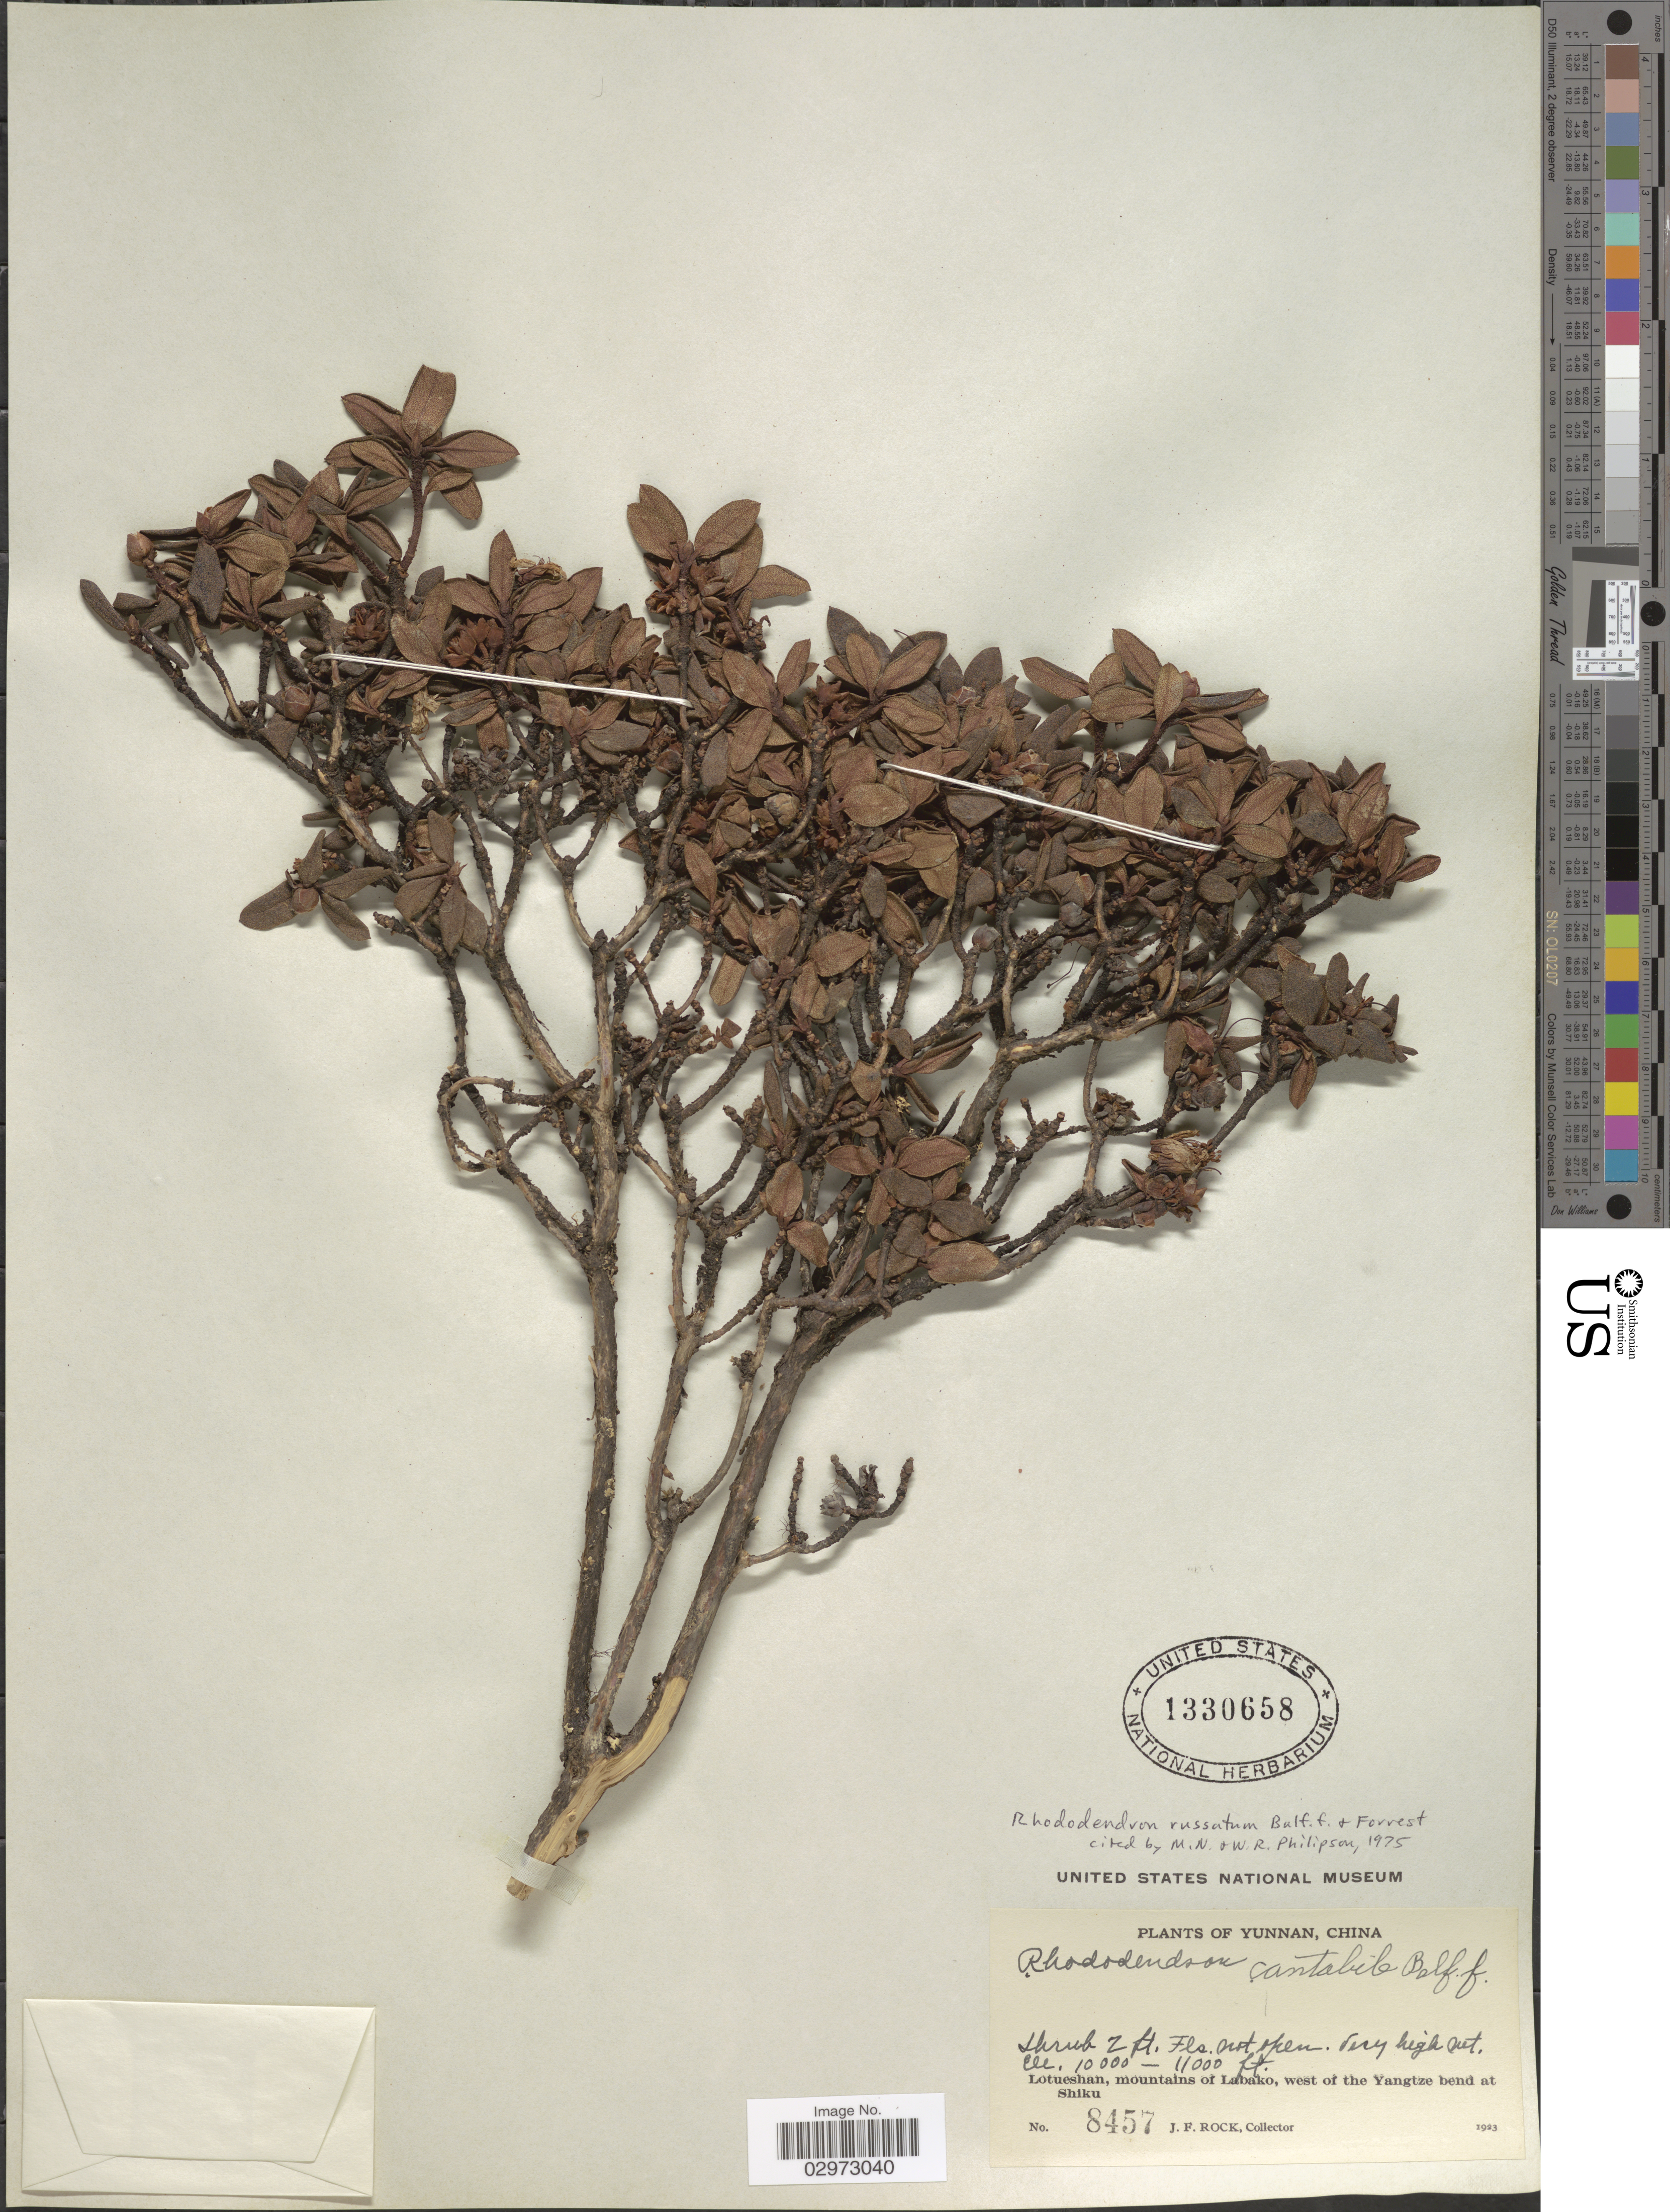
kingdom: Plantae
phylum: Tracheophyta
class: Magnoliopsida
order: Ericales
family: Ericaceae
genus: Rhododendron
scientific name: Rhododendron russatum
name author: Balf. f. & Forrest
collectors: J. Rock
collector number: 8457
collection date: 1923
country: China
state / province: Yunnan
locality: Lotueshan, mountains of Labako, west of the Yangtze bend at Shiku.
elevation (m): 3048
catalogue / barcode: US 1330658